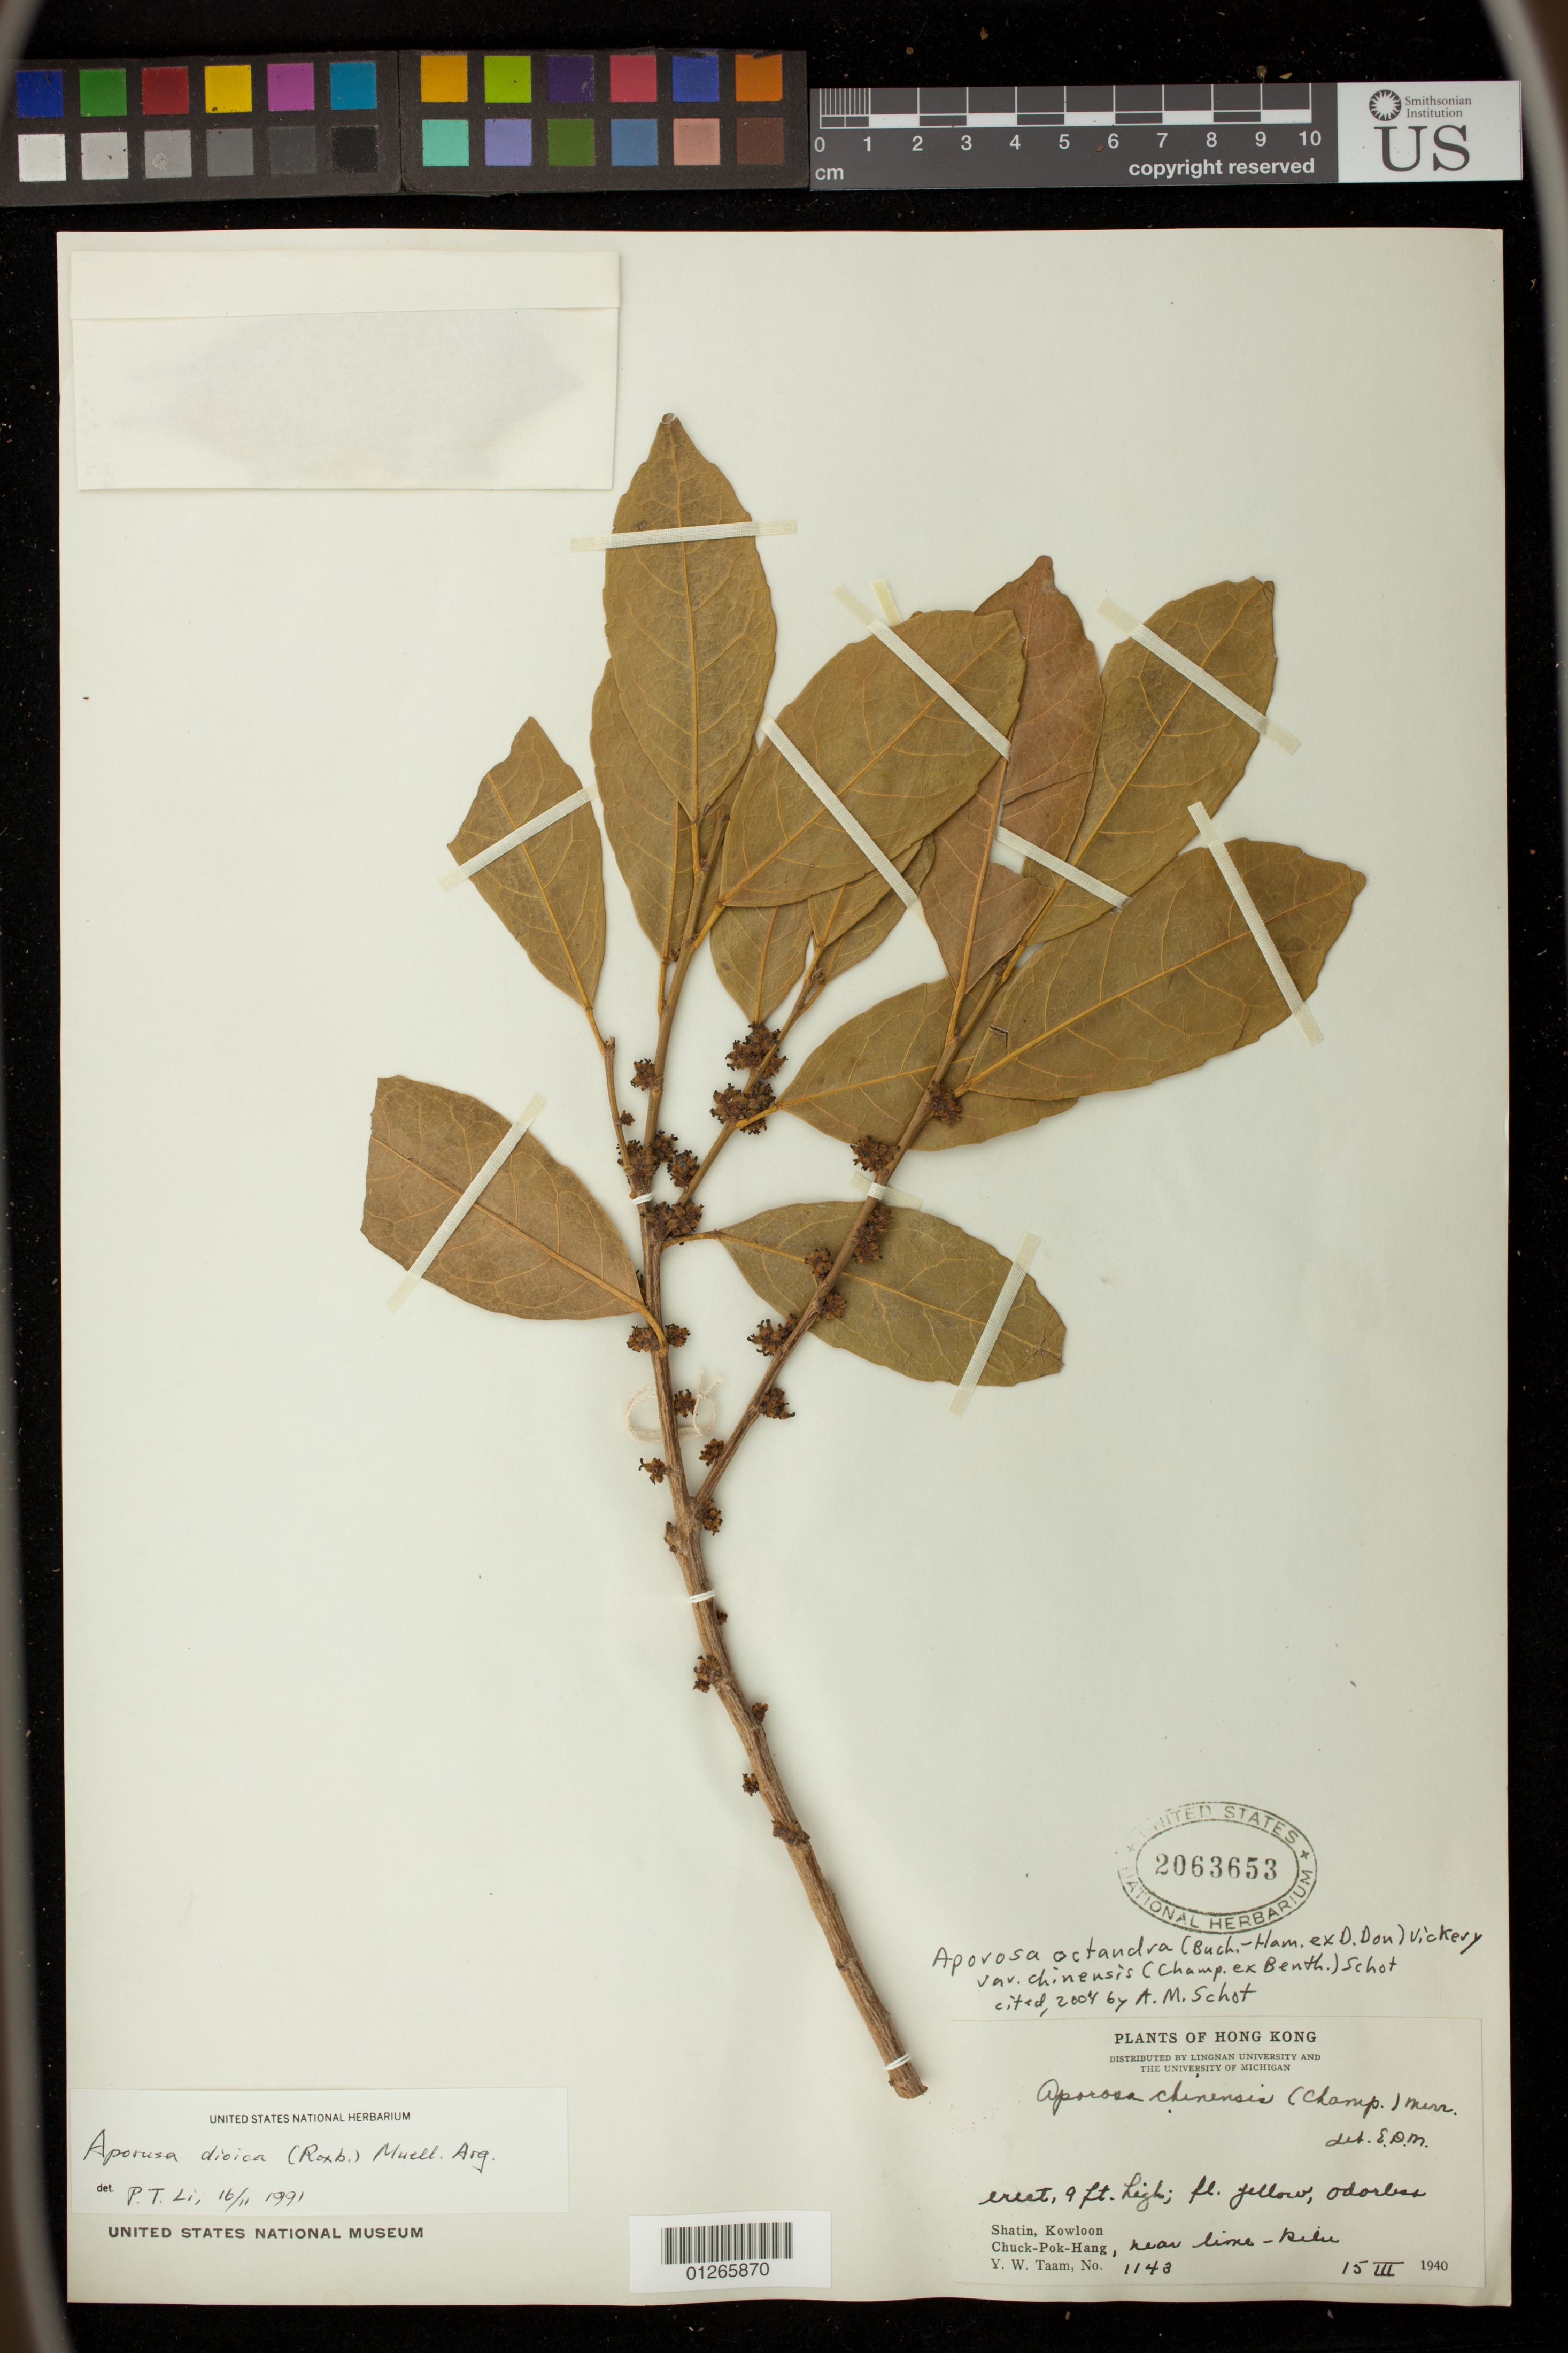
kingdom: Plantae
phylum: Tracheophyta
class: Magnoliopsida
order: Malpighiales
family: Phyllanthaceae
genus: Aporosa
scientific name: Aporosa octandra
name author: (Buch.-Ham. & D. Don) Vickery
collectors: Y. W. Taam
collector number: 1143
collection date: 1940-03-15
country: China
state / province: Hong Kong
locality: Sha Tin District, Kowloon Chuck-Pok-Hang, near lime kiln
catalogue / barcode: US 2063653